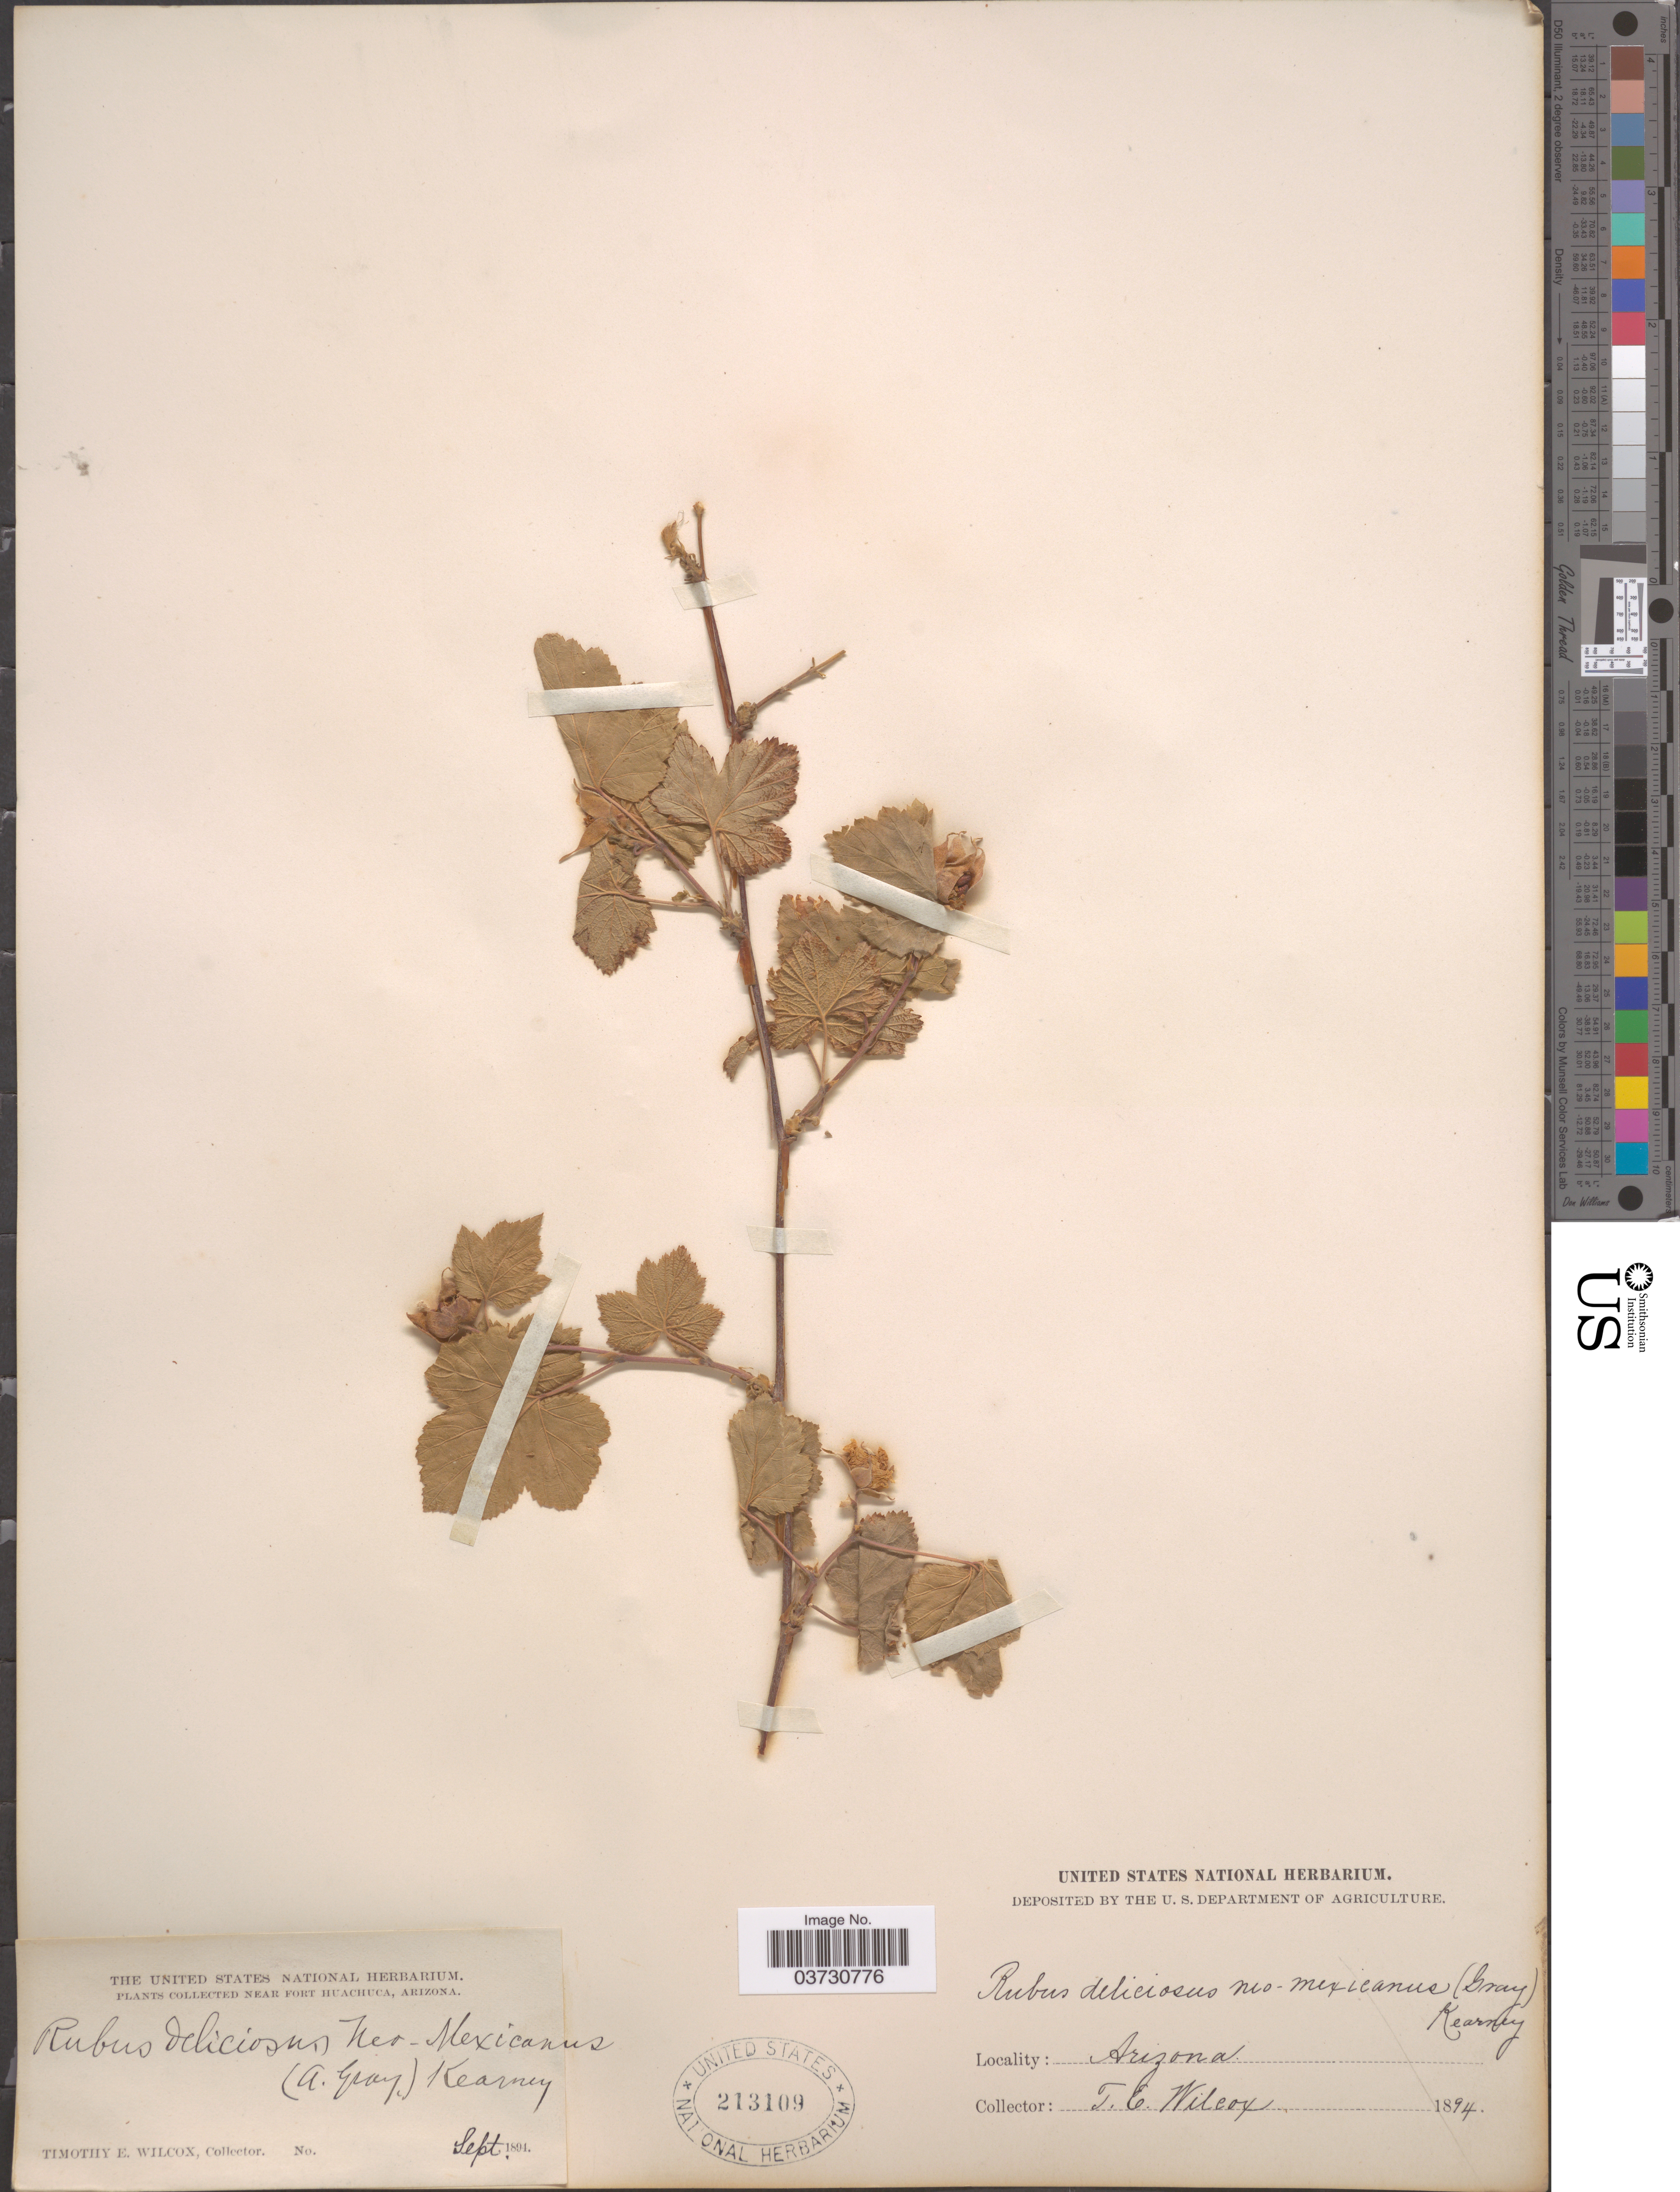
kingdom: Plantae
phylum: Tracheophyta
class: Magnoliopsida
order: Rosales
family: Rosaceae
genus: Rubus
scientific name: Rubus neomexicanus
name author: A. Gray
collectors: T. E. Wilcox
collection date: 1894-09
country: United States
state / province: Arizona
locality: Near Fort Huachuca.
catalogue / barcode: US 213109